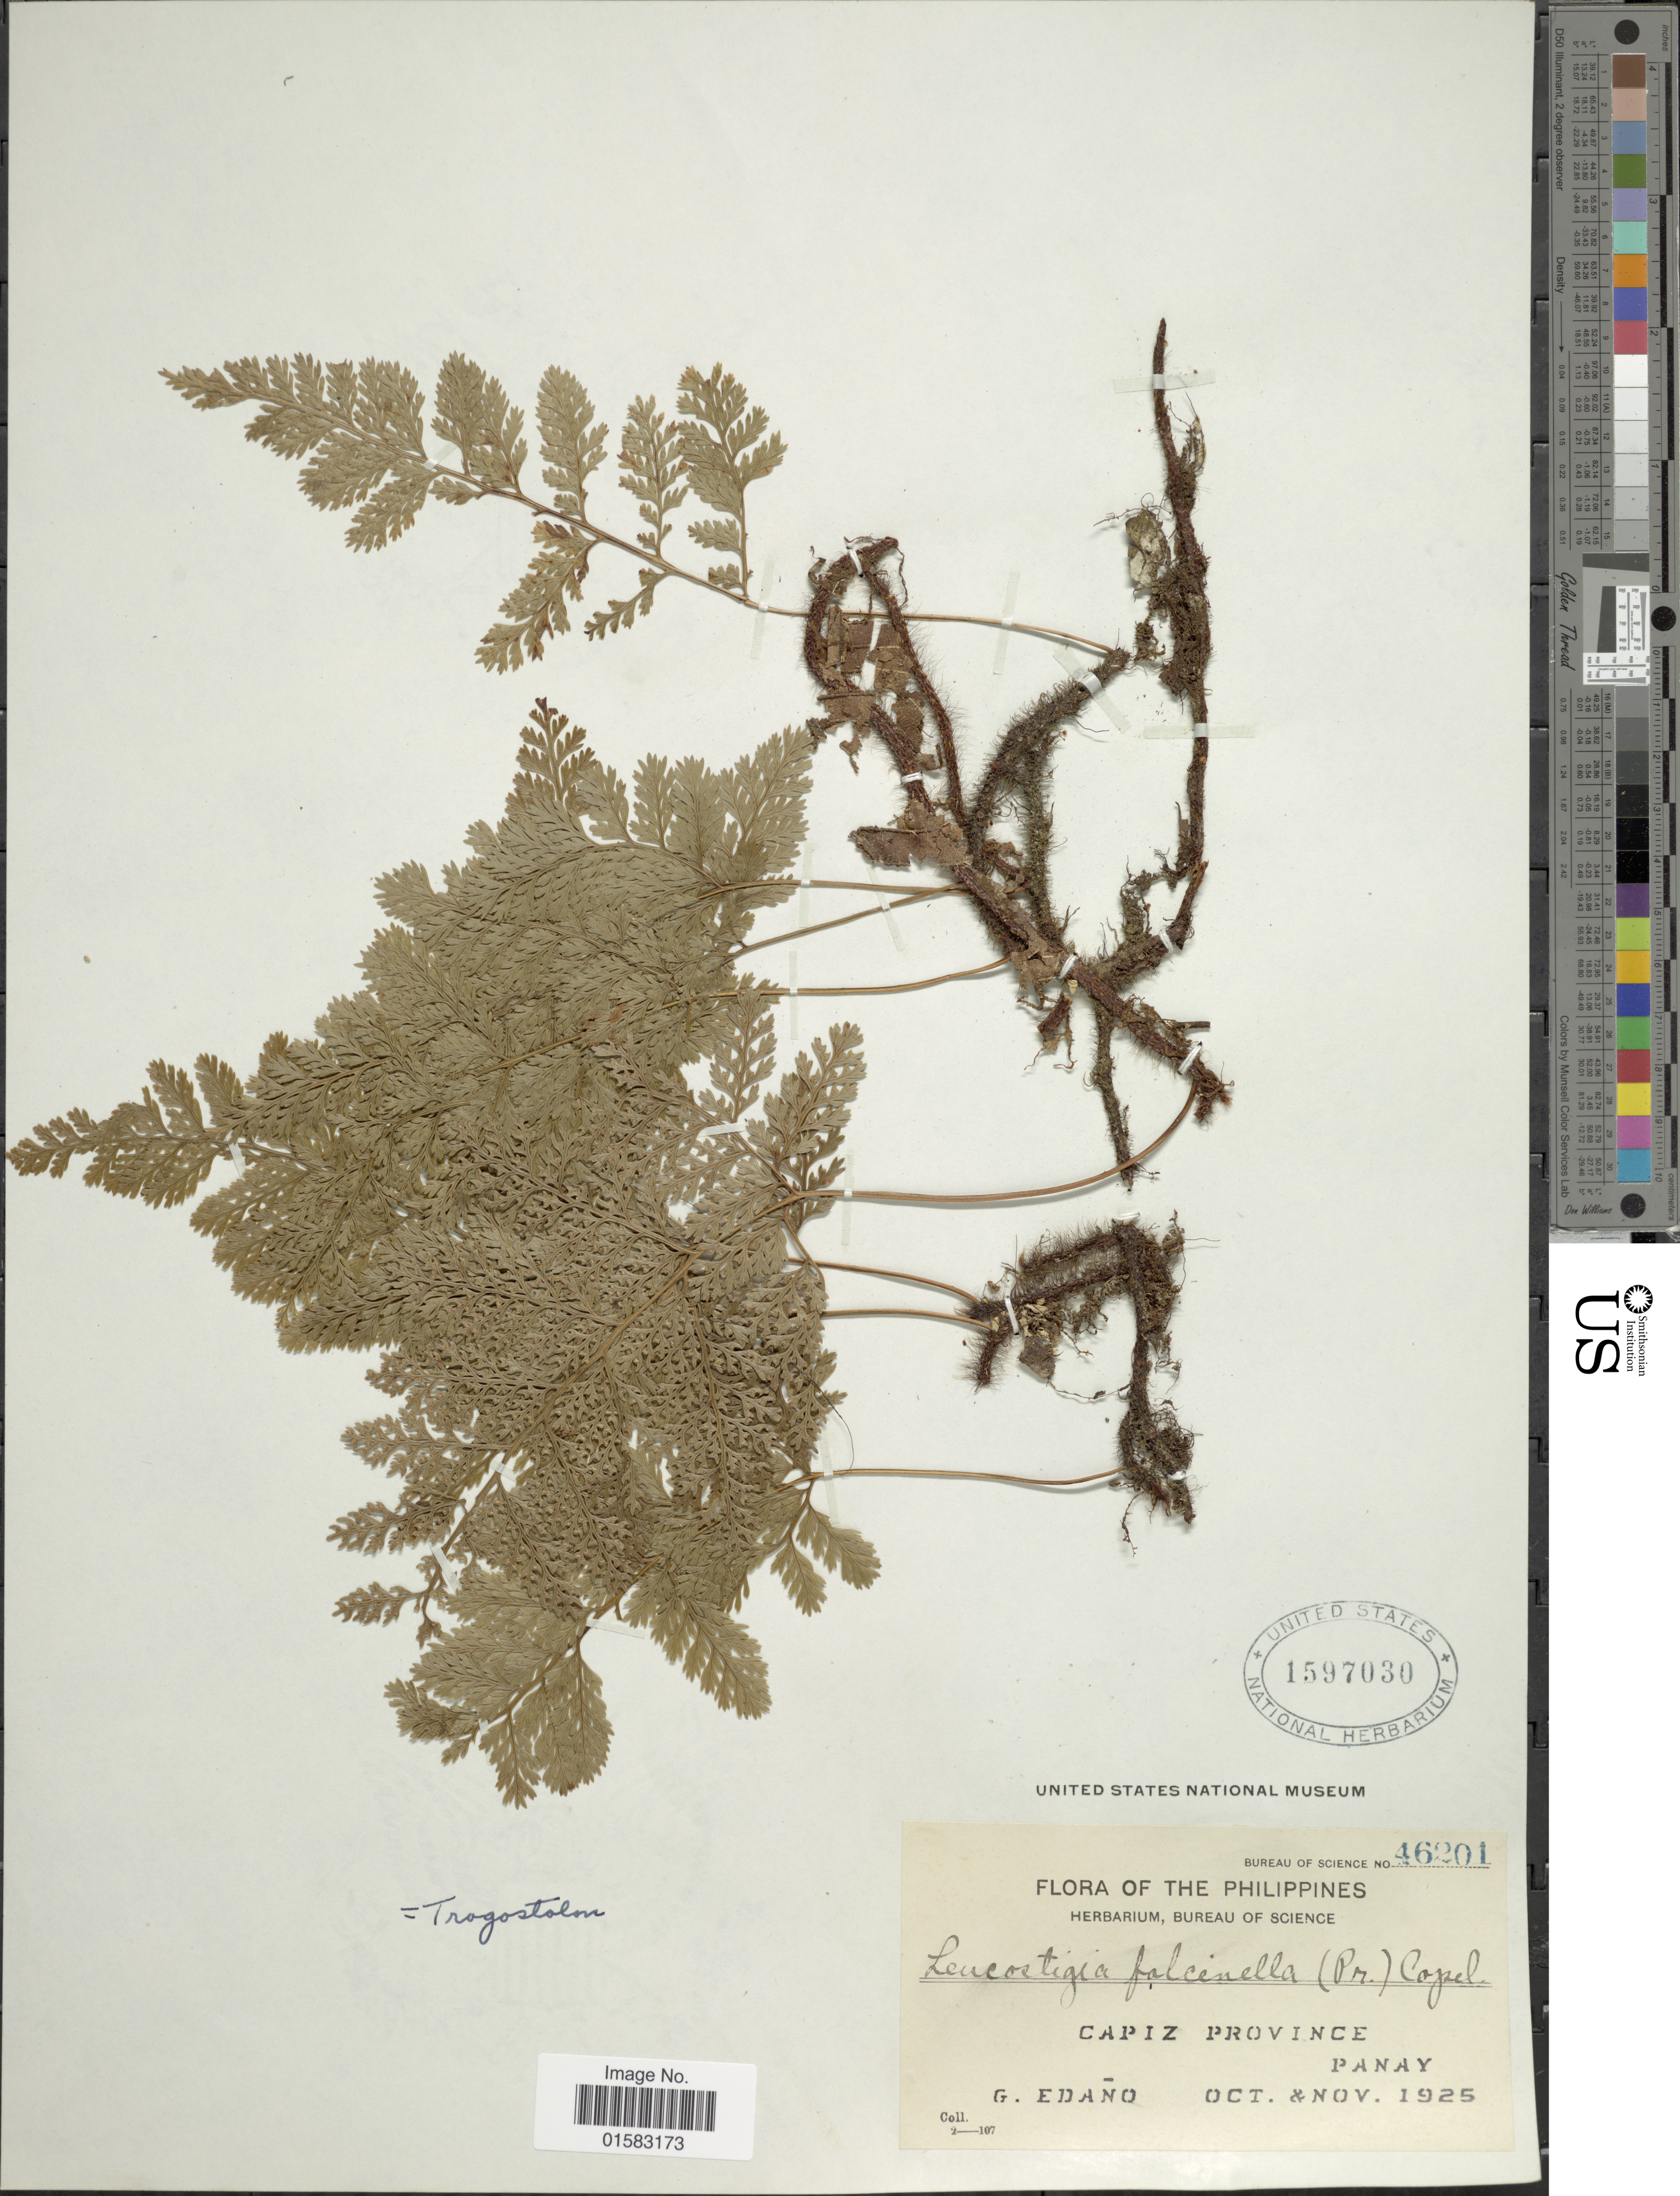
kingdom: Plantae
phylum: Tracheophyta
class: Polypodiopsida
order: Polypodiales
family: Davalliaceae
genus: Davallia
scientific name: Davallia falcinella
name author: C. Presl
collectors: G. Edaño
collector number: Bureau of Science 46201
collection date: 1925-10/1925-11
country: Philippines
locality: Capiz Province, Panay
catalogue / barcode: US 1597030